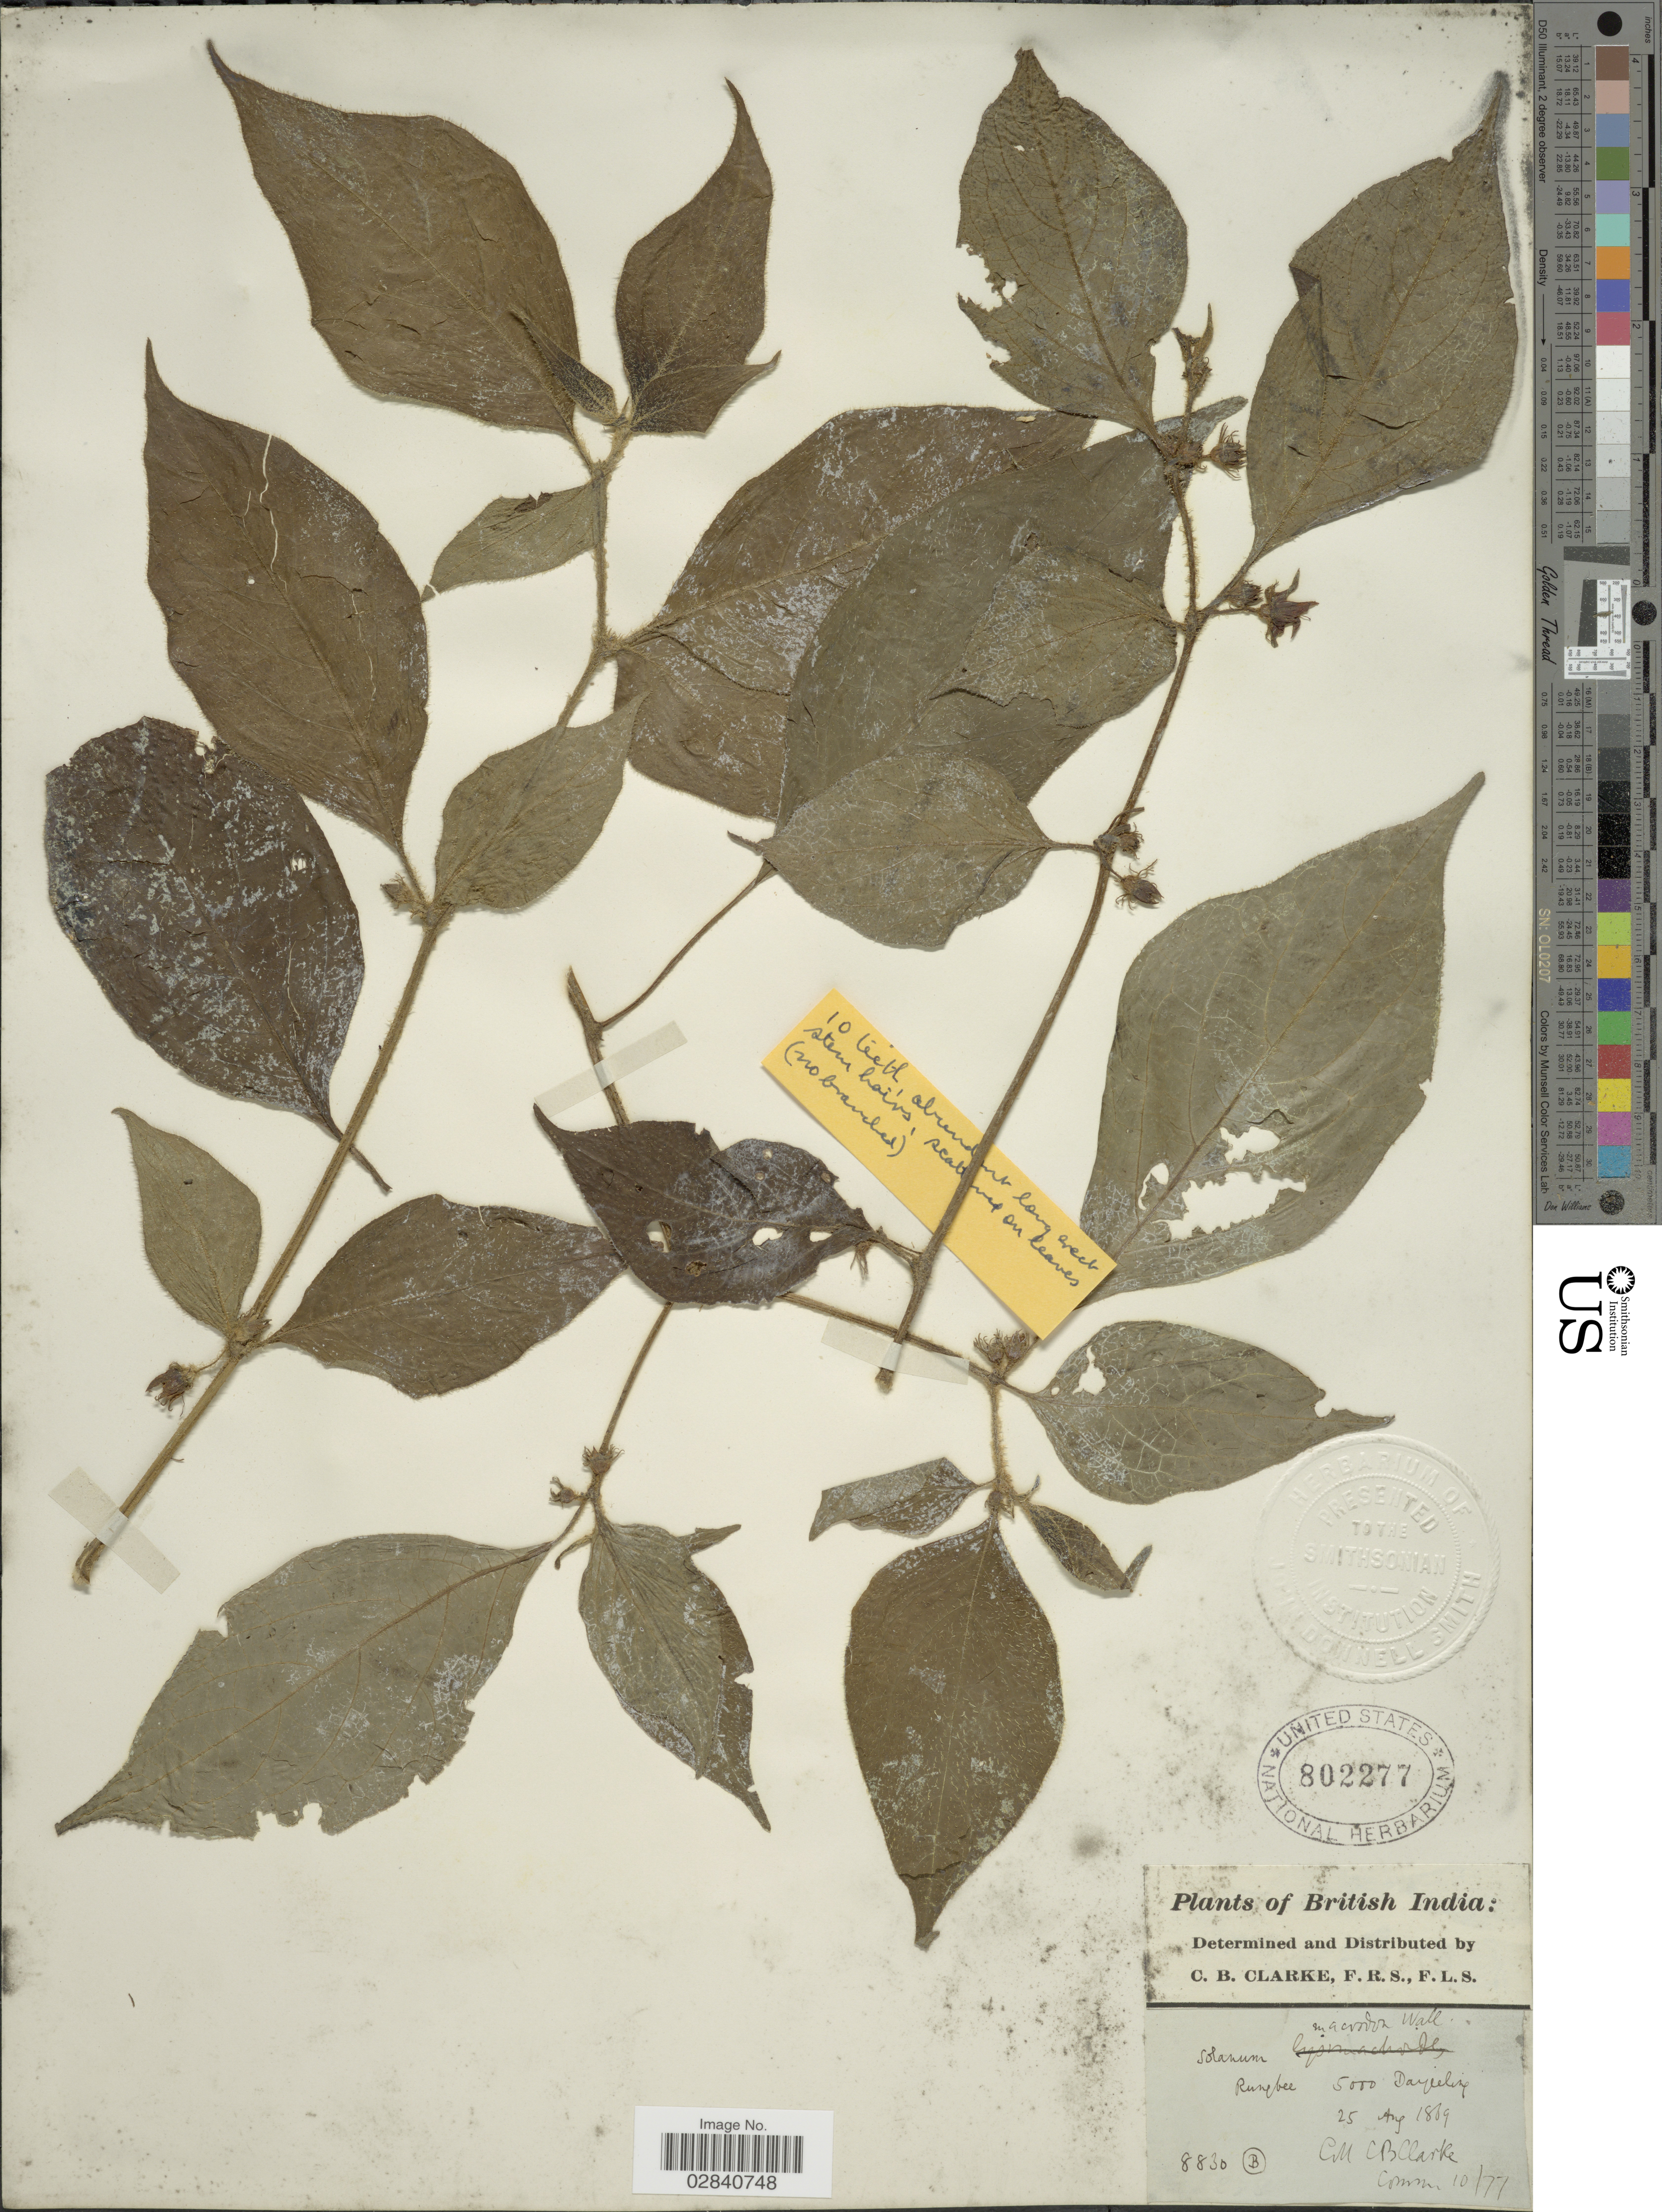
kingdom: Plantae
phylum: Tracheophyta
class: Magnoliopsida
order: Solanales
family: Solanaceae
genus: Lycianthes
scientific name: Lycianthes biflora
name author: (Lour.) Bitter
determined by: Knapp, S. D.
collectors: C. B. Clarke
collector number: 8830B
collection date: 1889-08-25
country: India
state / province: West Bengal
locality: British India: Rungbee, Darjeeling.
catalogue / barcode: US 802277